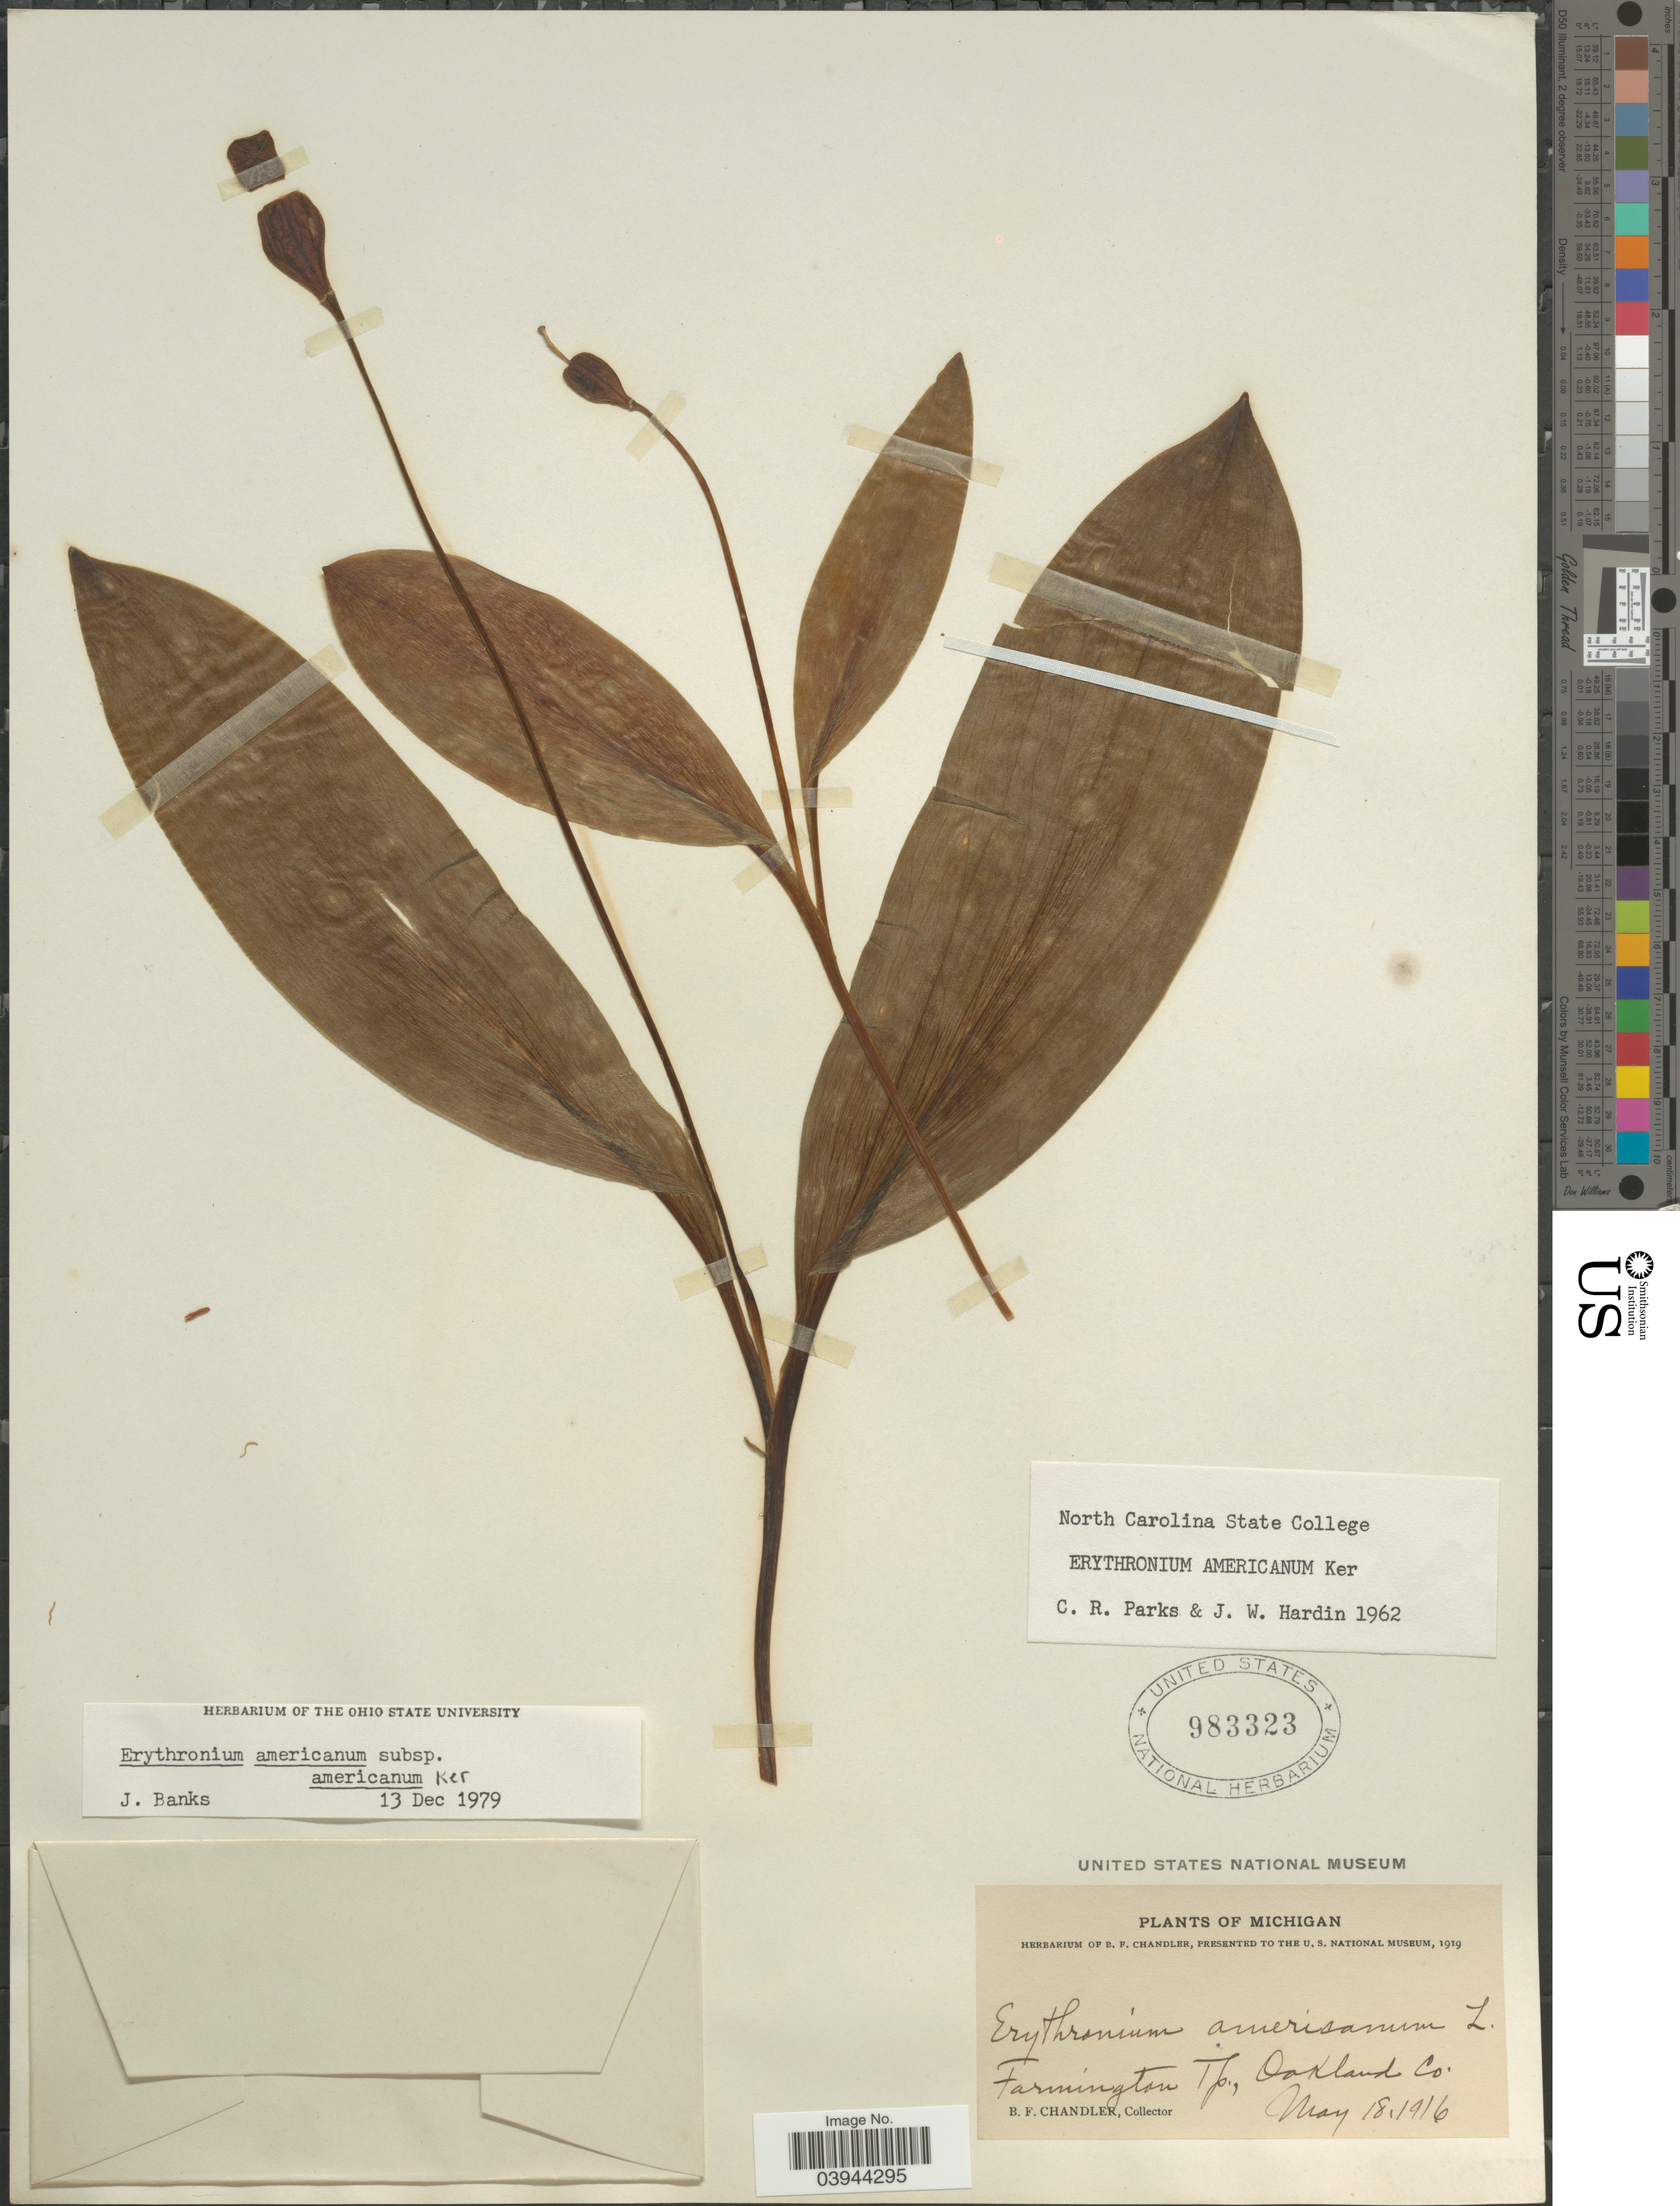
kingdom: Plantae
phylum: Tracheophyta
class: Liliopsida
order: Liliales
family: Liliaceae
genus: Erythronium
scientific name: Erythronium americanum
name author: Ker Gawl.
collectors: B. F. Chandler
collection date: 1916-05-18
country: United States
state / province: Michigan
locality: Farmington Tp., Oakland Co.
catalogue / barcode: US 983323